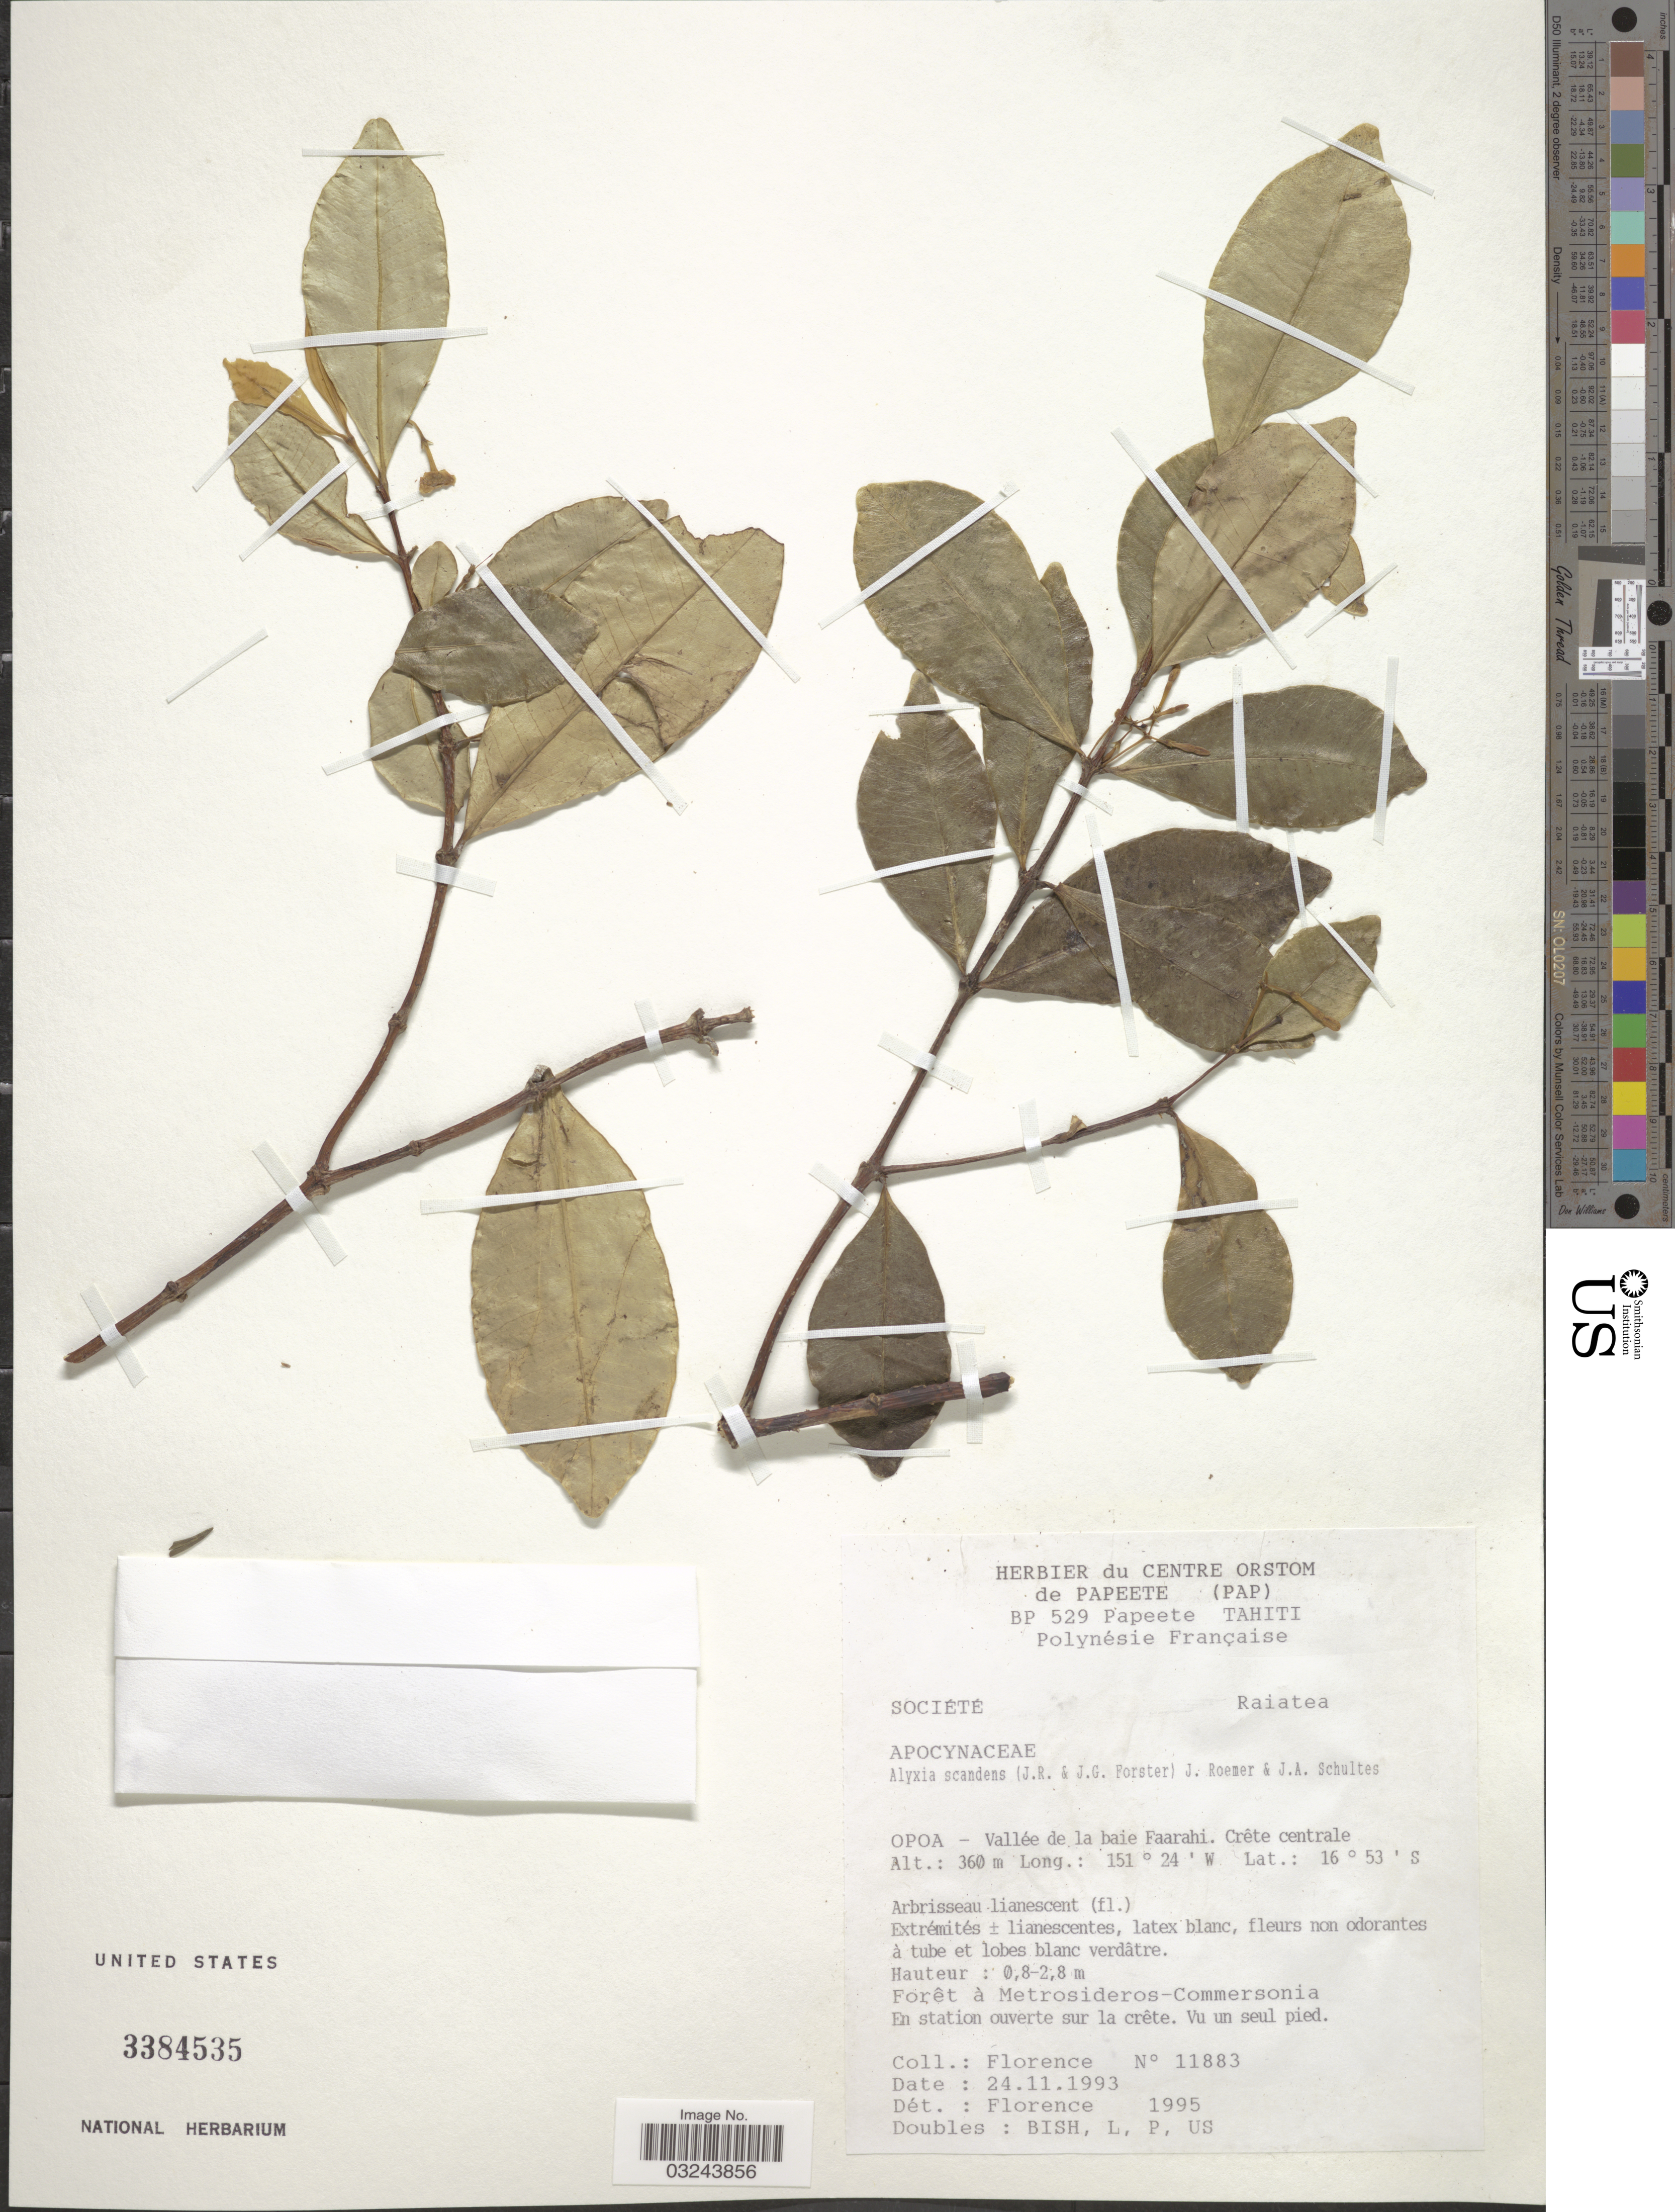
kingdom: Plantae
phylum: Tracheophyta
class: Magnoliopsida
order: Gentianales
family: Apocynaceae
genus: Alyxia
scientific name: Alyxia scandens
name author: (J.R. Forst. & G. Forst.) Roem. & Schult.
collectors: -. Florence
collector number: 11883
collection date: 1993-11-24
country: French Polynesia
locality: Polynésie Française. Société. Raiatea. Opoa - Vallée de la baie Faarahi. Crête centrale.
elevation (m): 360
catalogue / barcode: US 3384535